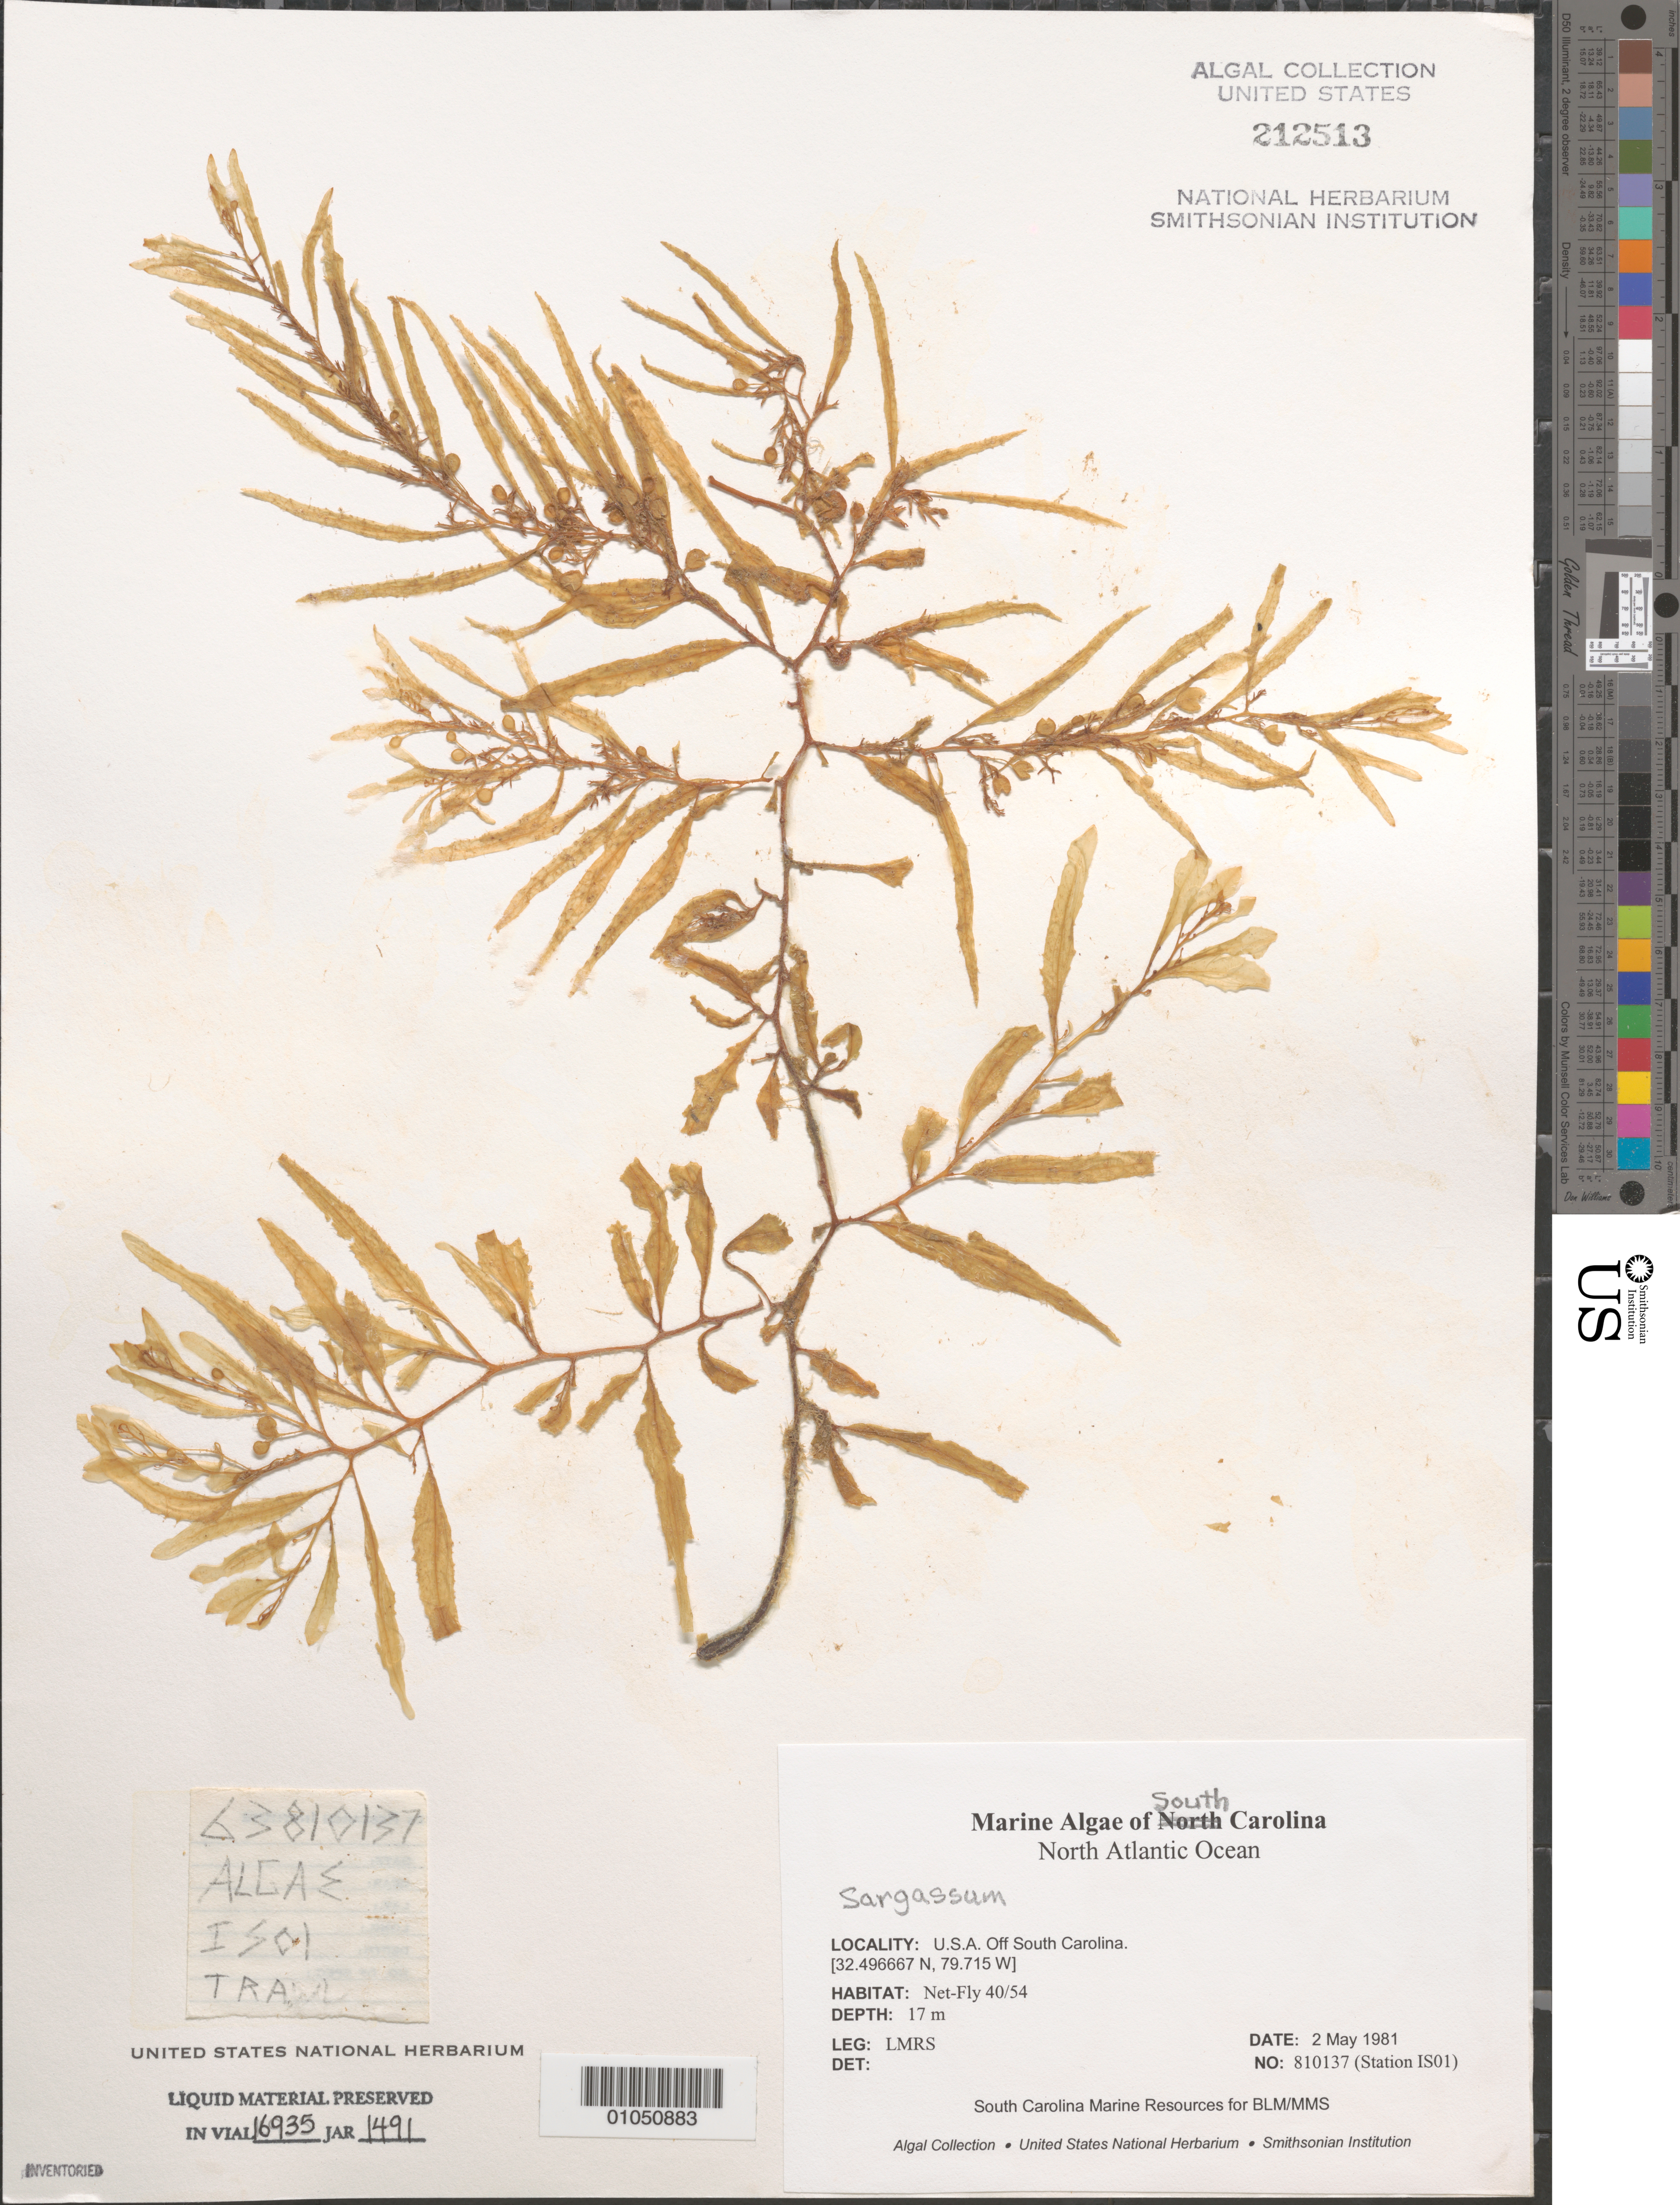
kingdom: Chromista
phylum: Ochrophyta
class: Phaeophyceae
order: Fucales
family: Sargassaceae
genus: Sargassum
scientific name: Sargassum sp.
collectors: LMRS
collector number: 810137 (Station IS01)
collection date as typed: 02 May 1981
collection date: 1981-05-02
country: United States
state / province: South Carolina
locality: North Atlantic Ocean off South Carolina coast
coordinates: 32.496667N, 79.715W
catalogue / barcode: US 212513